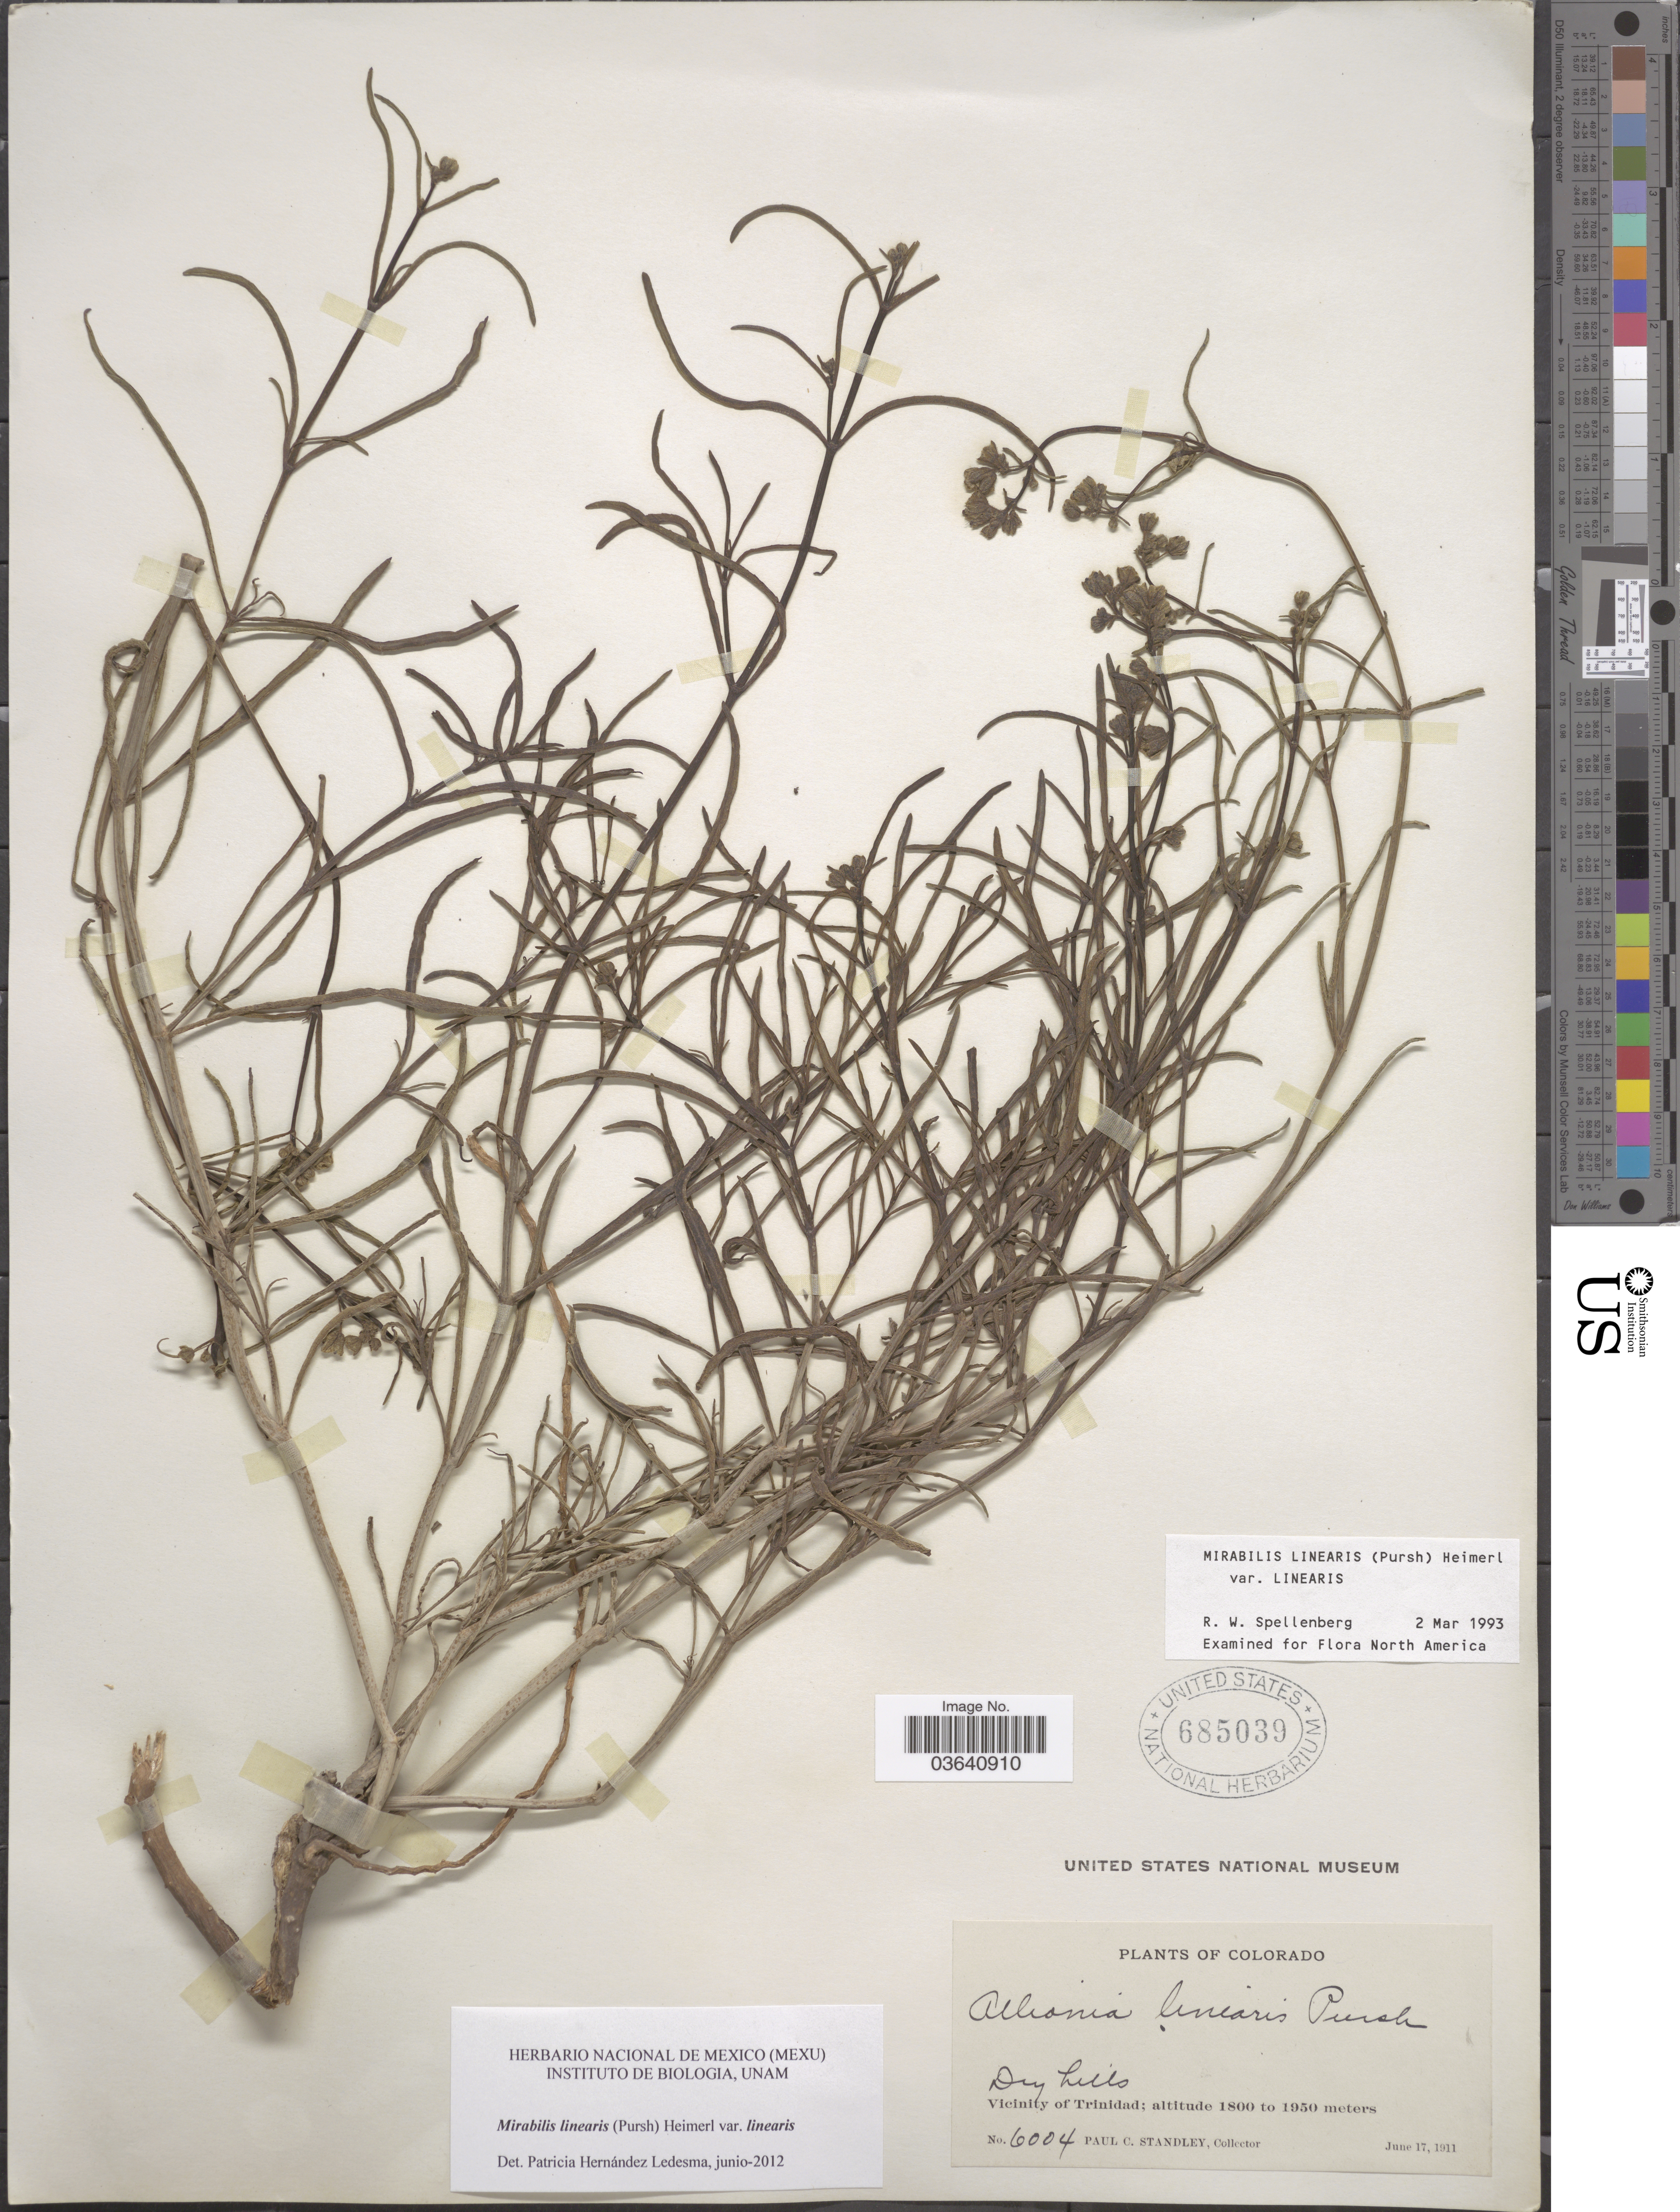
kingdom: Plantae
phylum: Tracheophyta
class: Magnoliopsida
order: Caryophyllales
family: Nyctaginaceae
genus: Mirabilis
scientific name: Mirabilis linearis var. linearis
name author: (Pursh) Heimerl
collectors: P. C. Standley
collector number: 6004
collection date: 1911-06-17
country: United States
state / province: Colorado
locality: Vicinity of Trinidad.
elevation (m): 1800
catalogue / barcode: US 685039